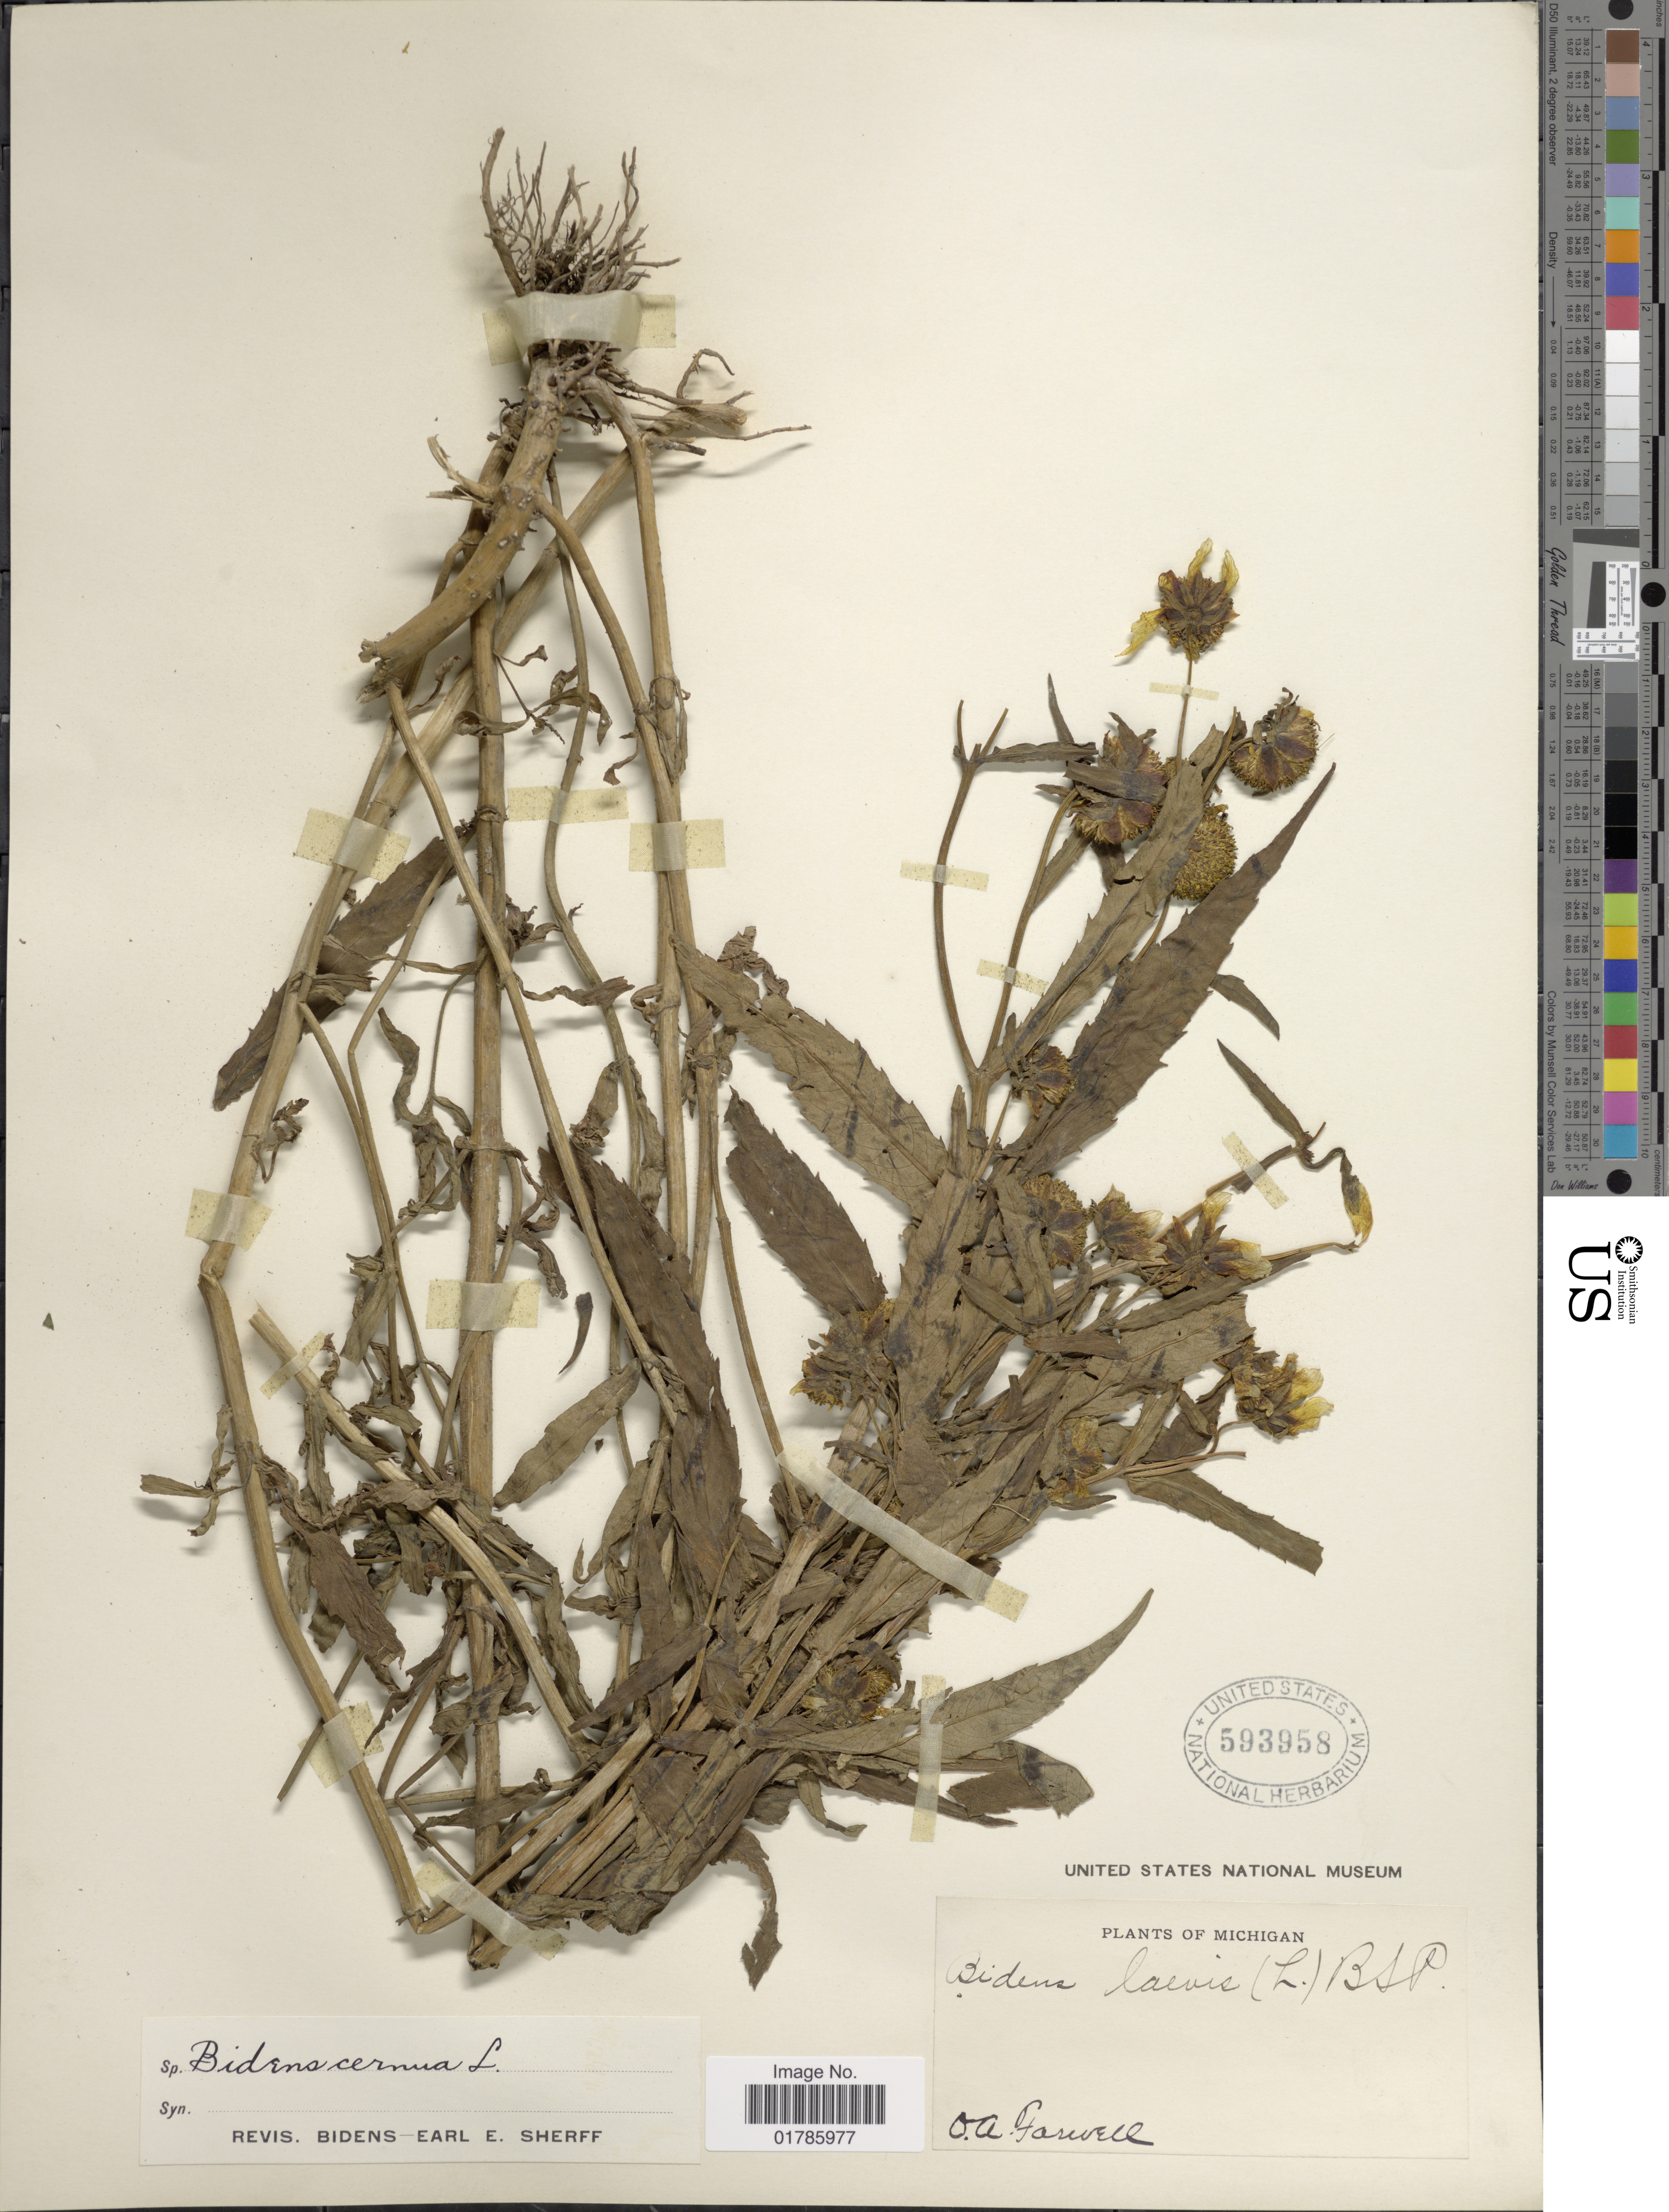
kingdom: Plantae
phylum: Tracheophyta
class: Magnoliopsida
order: Asterales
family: Asteraceae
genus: Bidens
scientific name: Bidens cernua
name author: L.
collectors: O. Farwell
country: United States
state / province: Michigan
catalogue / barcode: US 593958